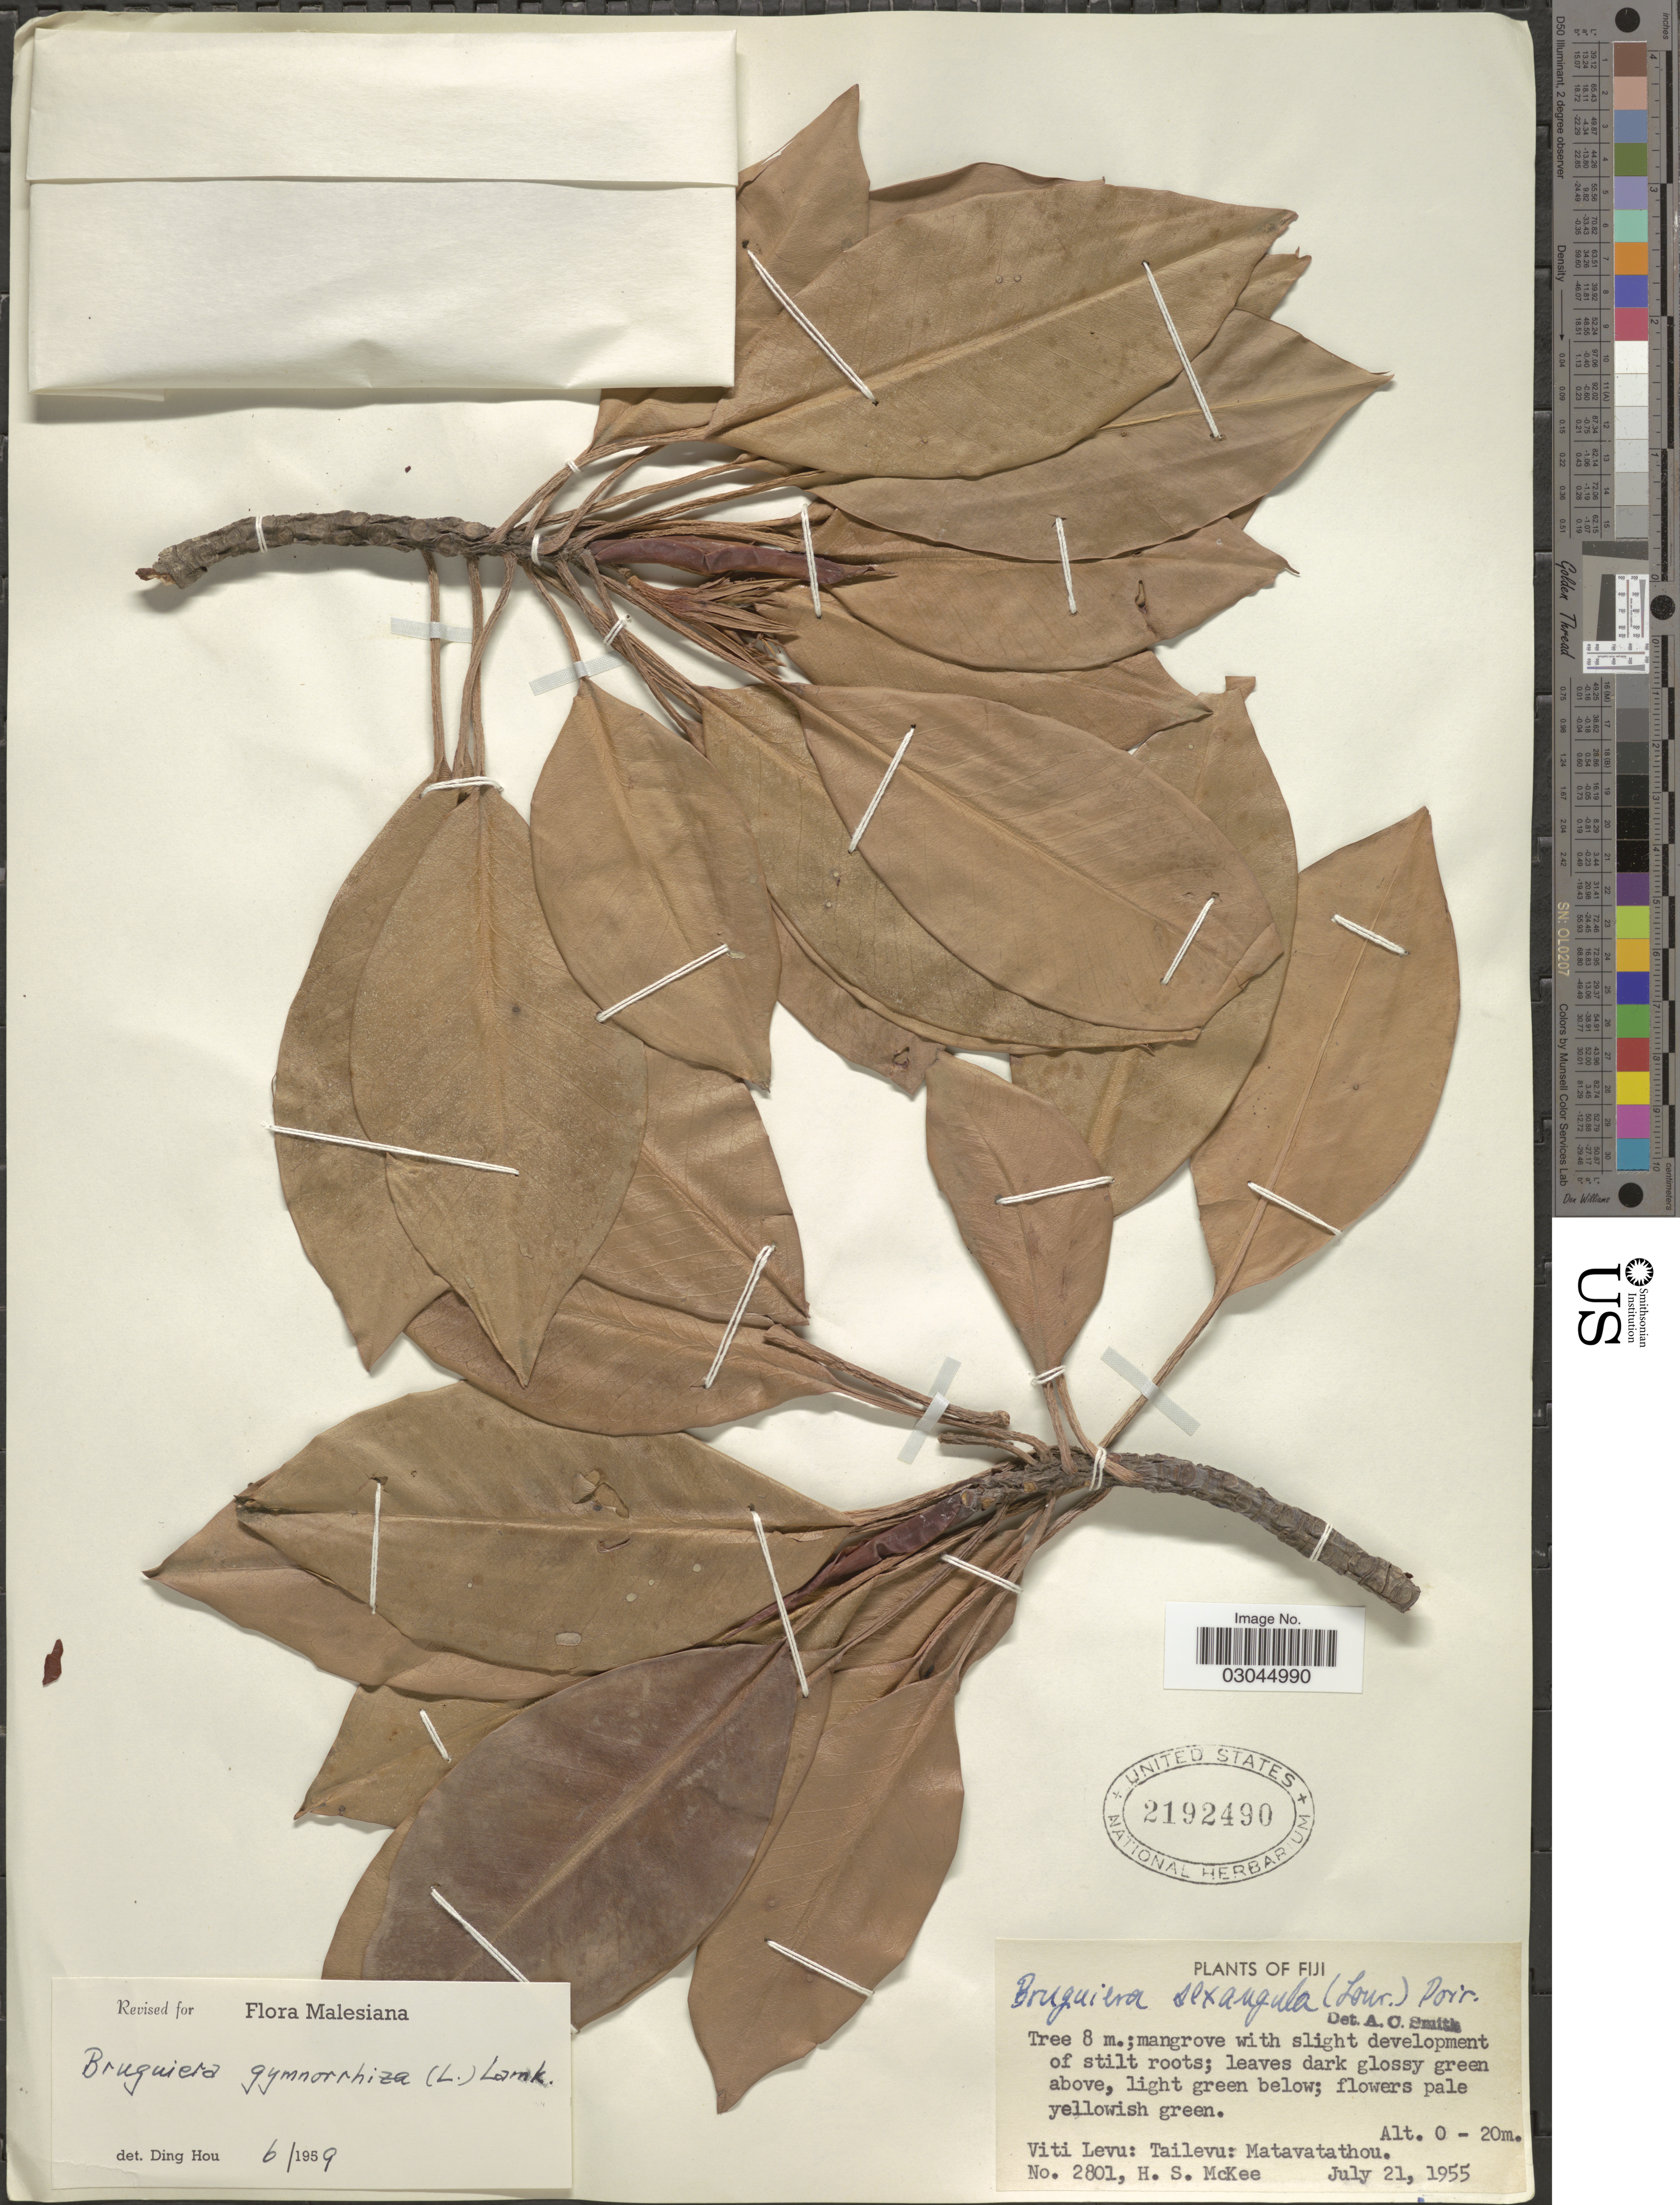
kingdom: Plantae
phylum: Tracheophyta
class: Magnoliopsida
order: Malpighiales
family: Rhizophoraceae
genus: Bruguiera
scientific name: Bruguiera gymnorhiza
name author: (L.) Savigny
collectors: H. S. McKee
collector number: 2801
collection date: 1955-07-21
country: Fiji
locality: Viti Levu: Tailevu: Matavatathou.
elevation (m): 0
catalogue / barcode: US 2192490